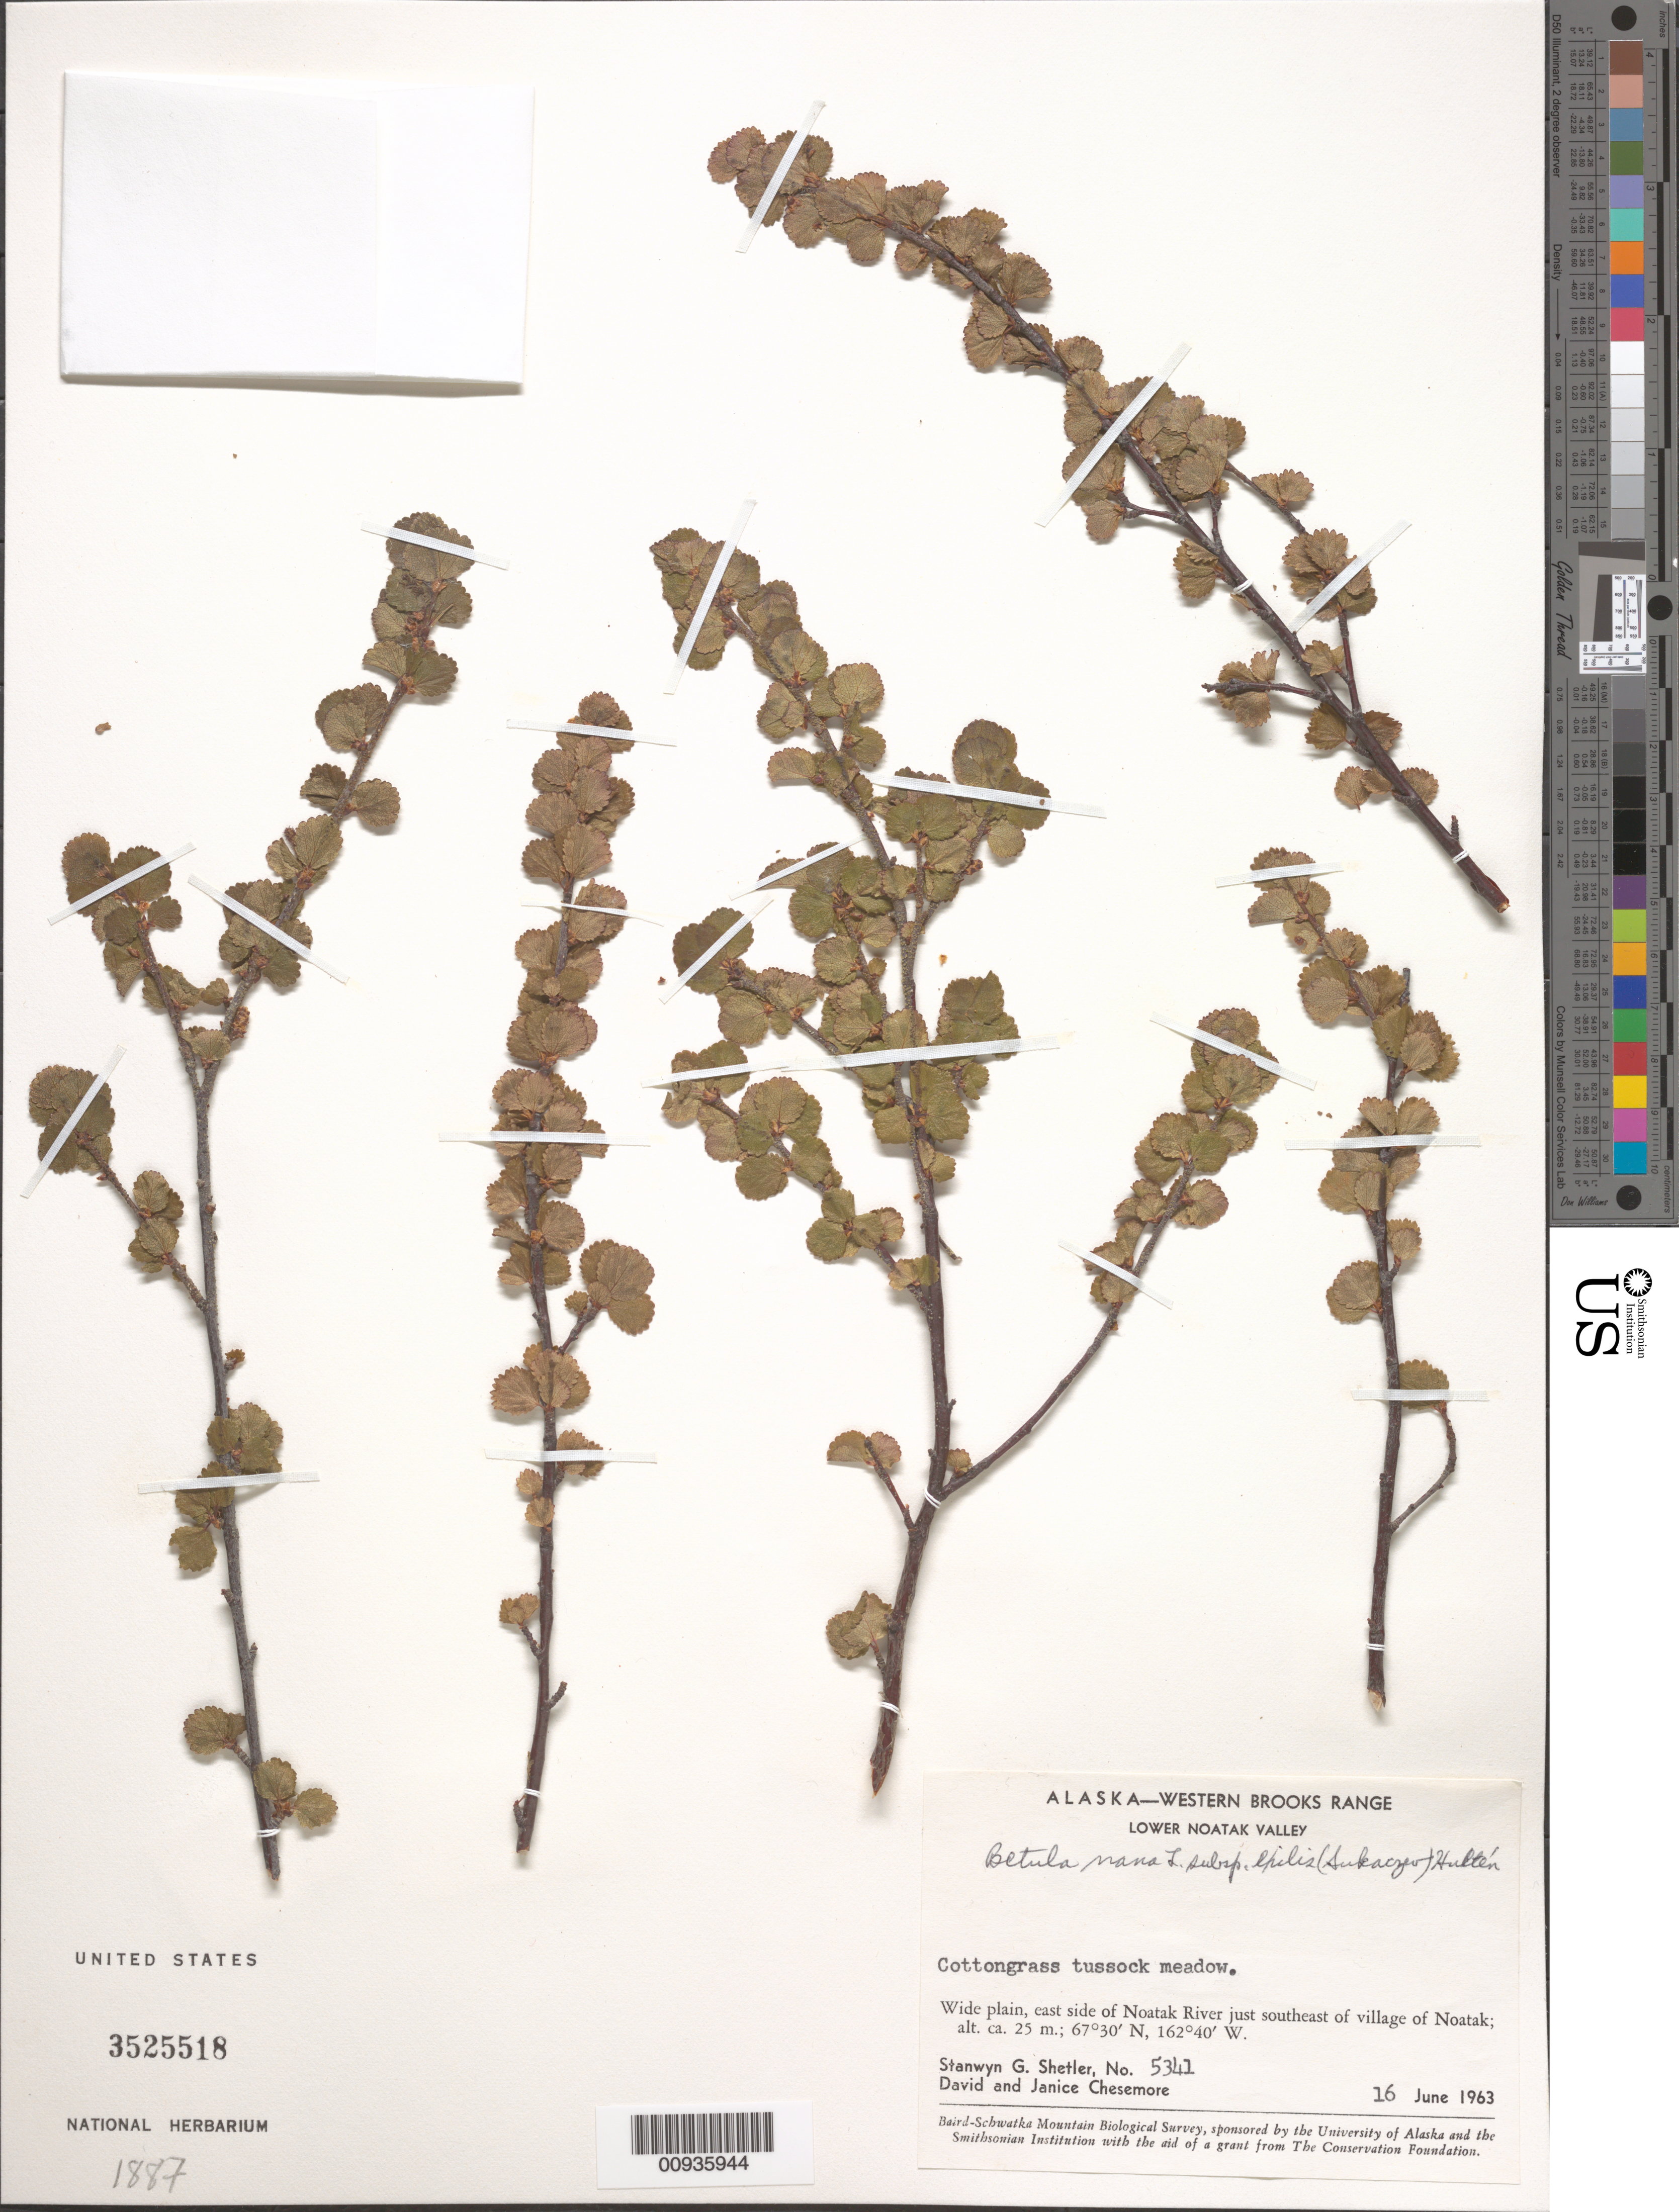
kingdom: Plantae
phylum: Tracheophyta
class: Magnoliopsida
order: Fagales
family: Betulaceae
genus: Betula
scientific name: Betula nana subsp. exilis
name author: L.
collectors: S. Shetler, D. Chesemore & J. Chesemore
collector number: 5341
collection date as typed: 16 Jun 1963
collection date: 1963-06-16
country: United States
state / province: Alaska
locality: East side of Noatak River just southeast of village of Noatak. Western Brooks Range, Lower Noatak Valley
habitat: Wide plain. Cottongrass tussock meadow.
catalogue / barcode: US 3525518